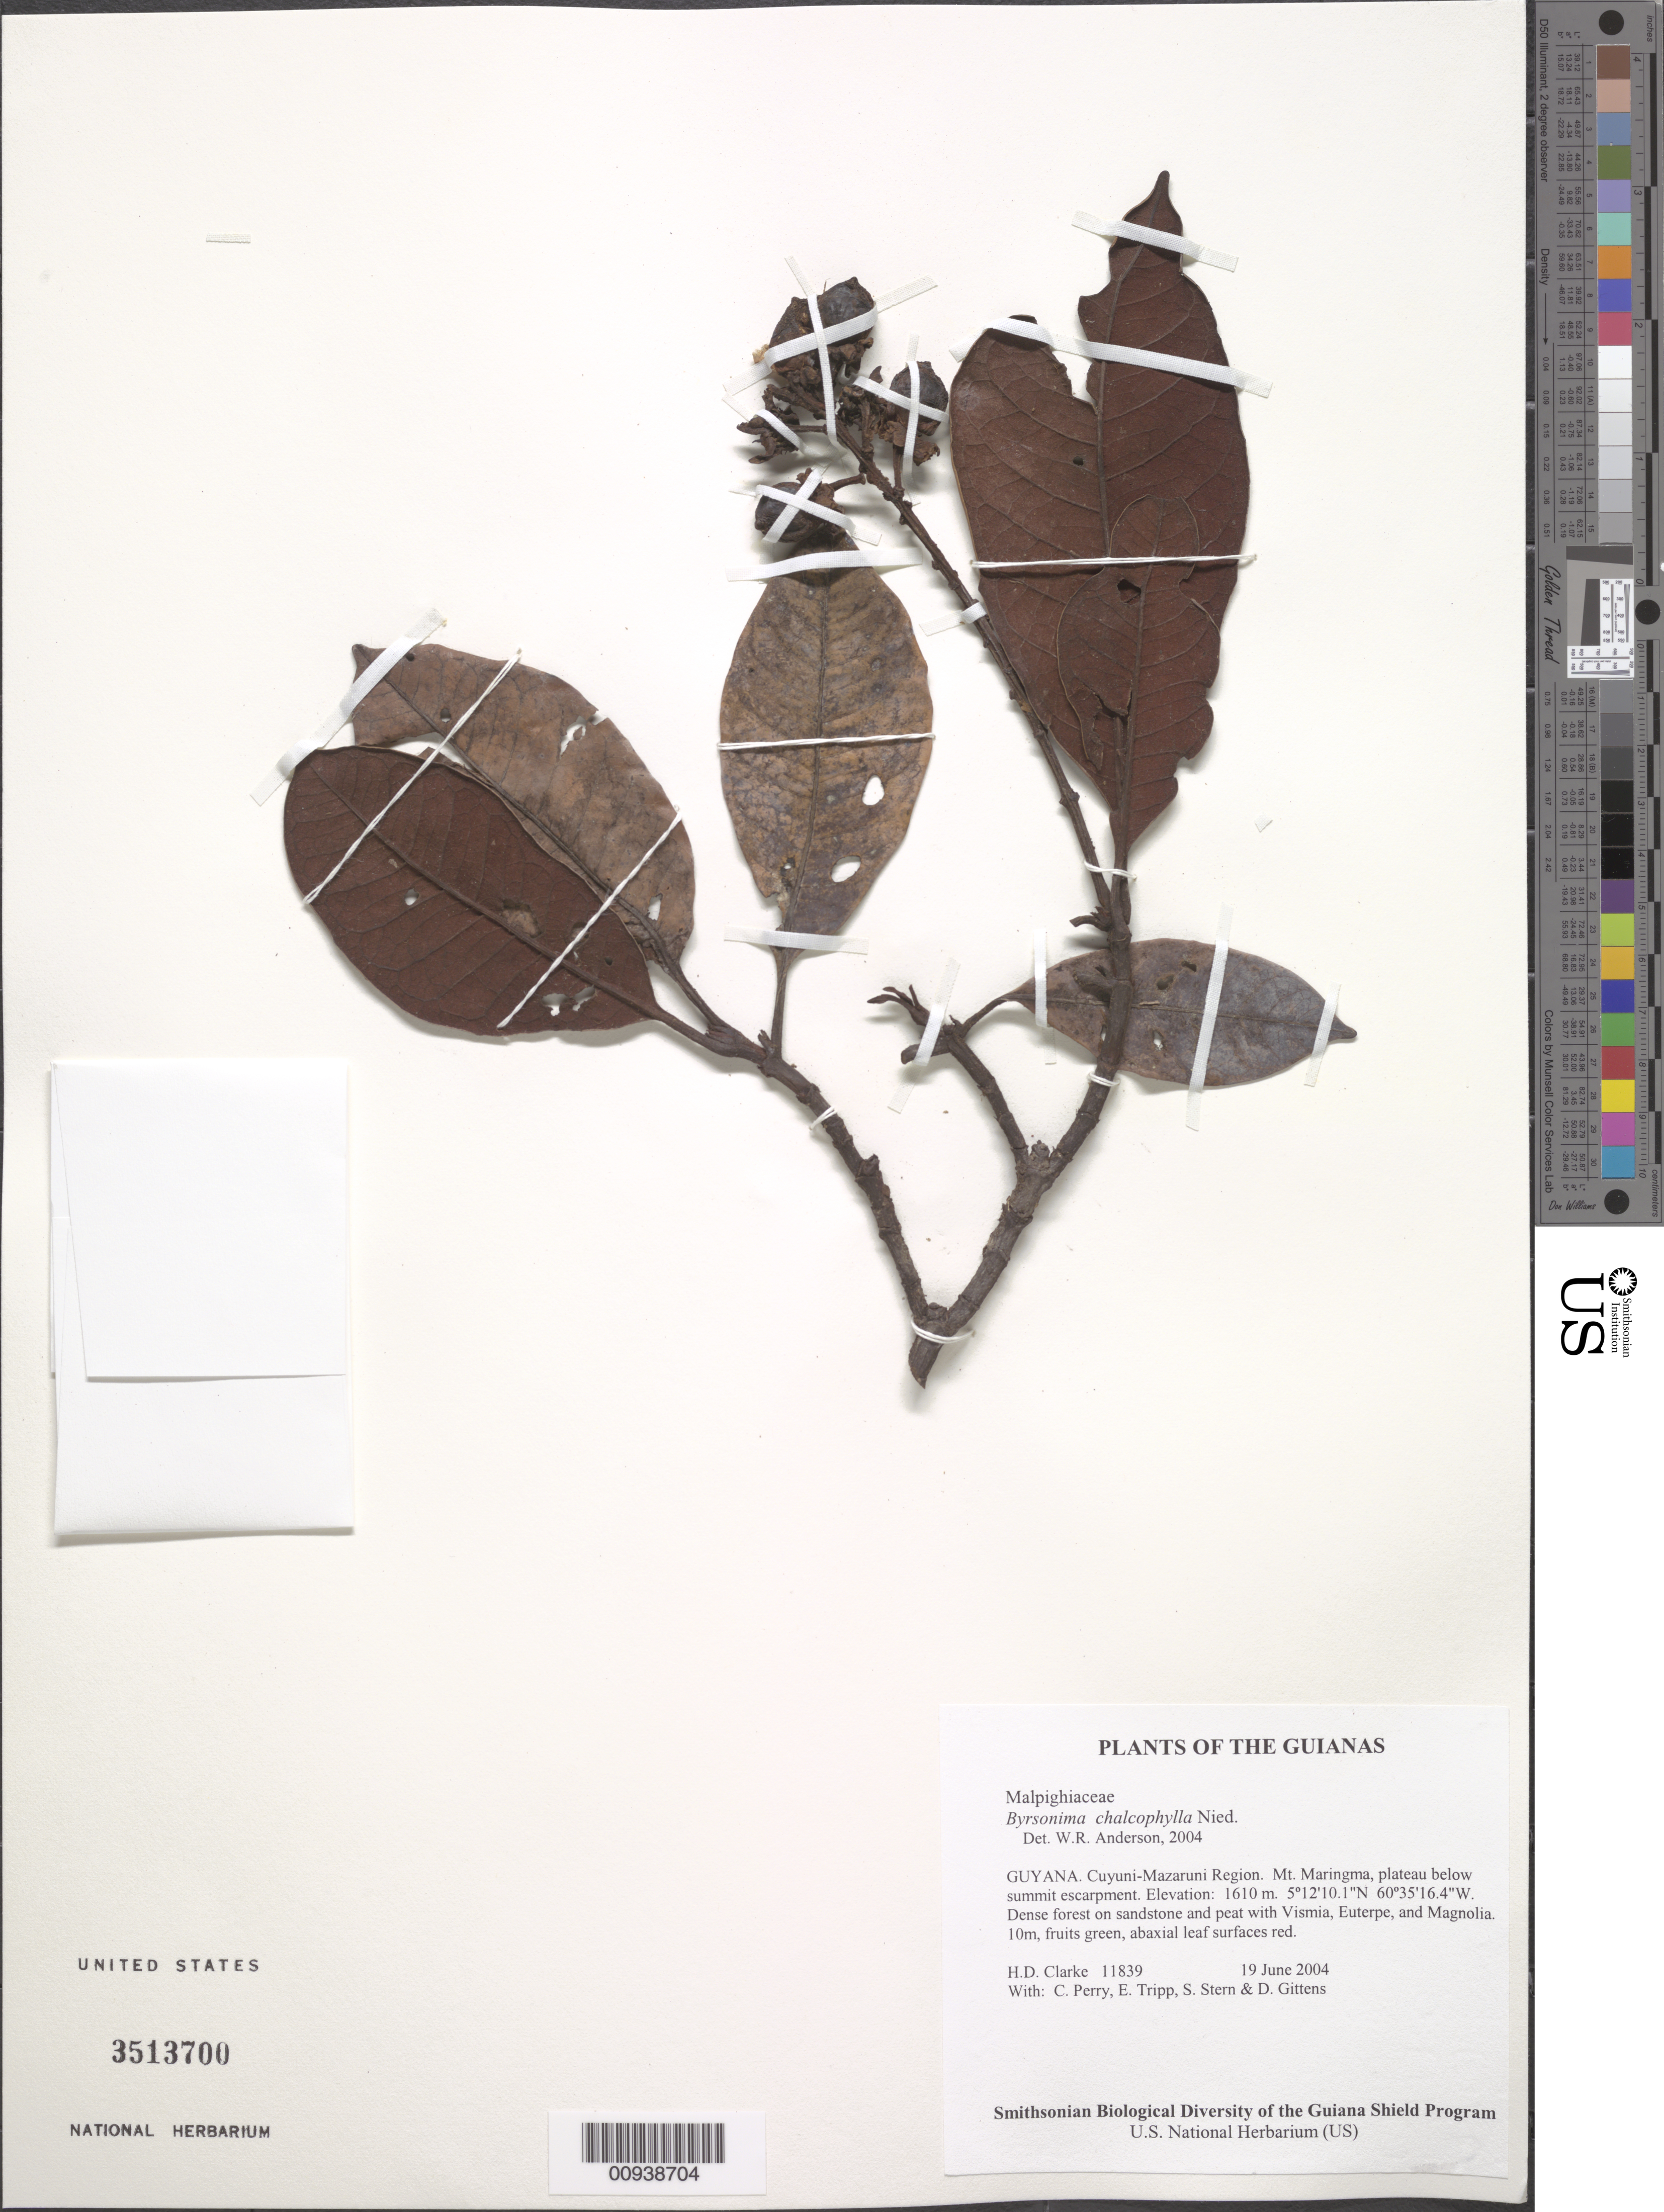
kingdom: Plantae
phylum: Tracheophyta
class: Magnoliopsida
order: Malpighiales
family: Malpighiaceae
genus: Byrsonima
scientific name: Byrsonima chalcophylla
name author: Nied.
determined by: Anderson, W. R., (MICH), University of Michigan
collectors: H. D. Clarke, C. Perry, E. Tripp, S. R. Stern & D. Gittens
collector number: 11839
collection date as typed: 19 June 2004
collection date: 2004-06-19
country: Guyana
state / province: Cuyuni-Mazaruni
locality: Mt. Maringma, plateau below summit escarpment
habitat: Dense forest on sandstone and peat with Vismia, Euterpe, and Magnolia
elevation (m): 1610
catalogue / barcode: US 3513700